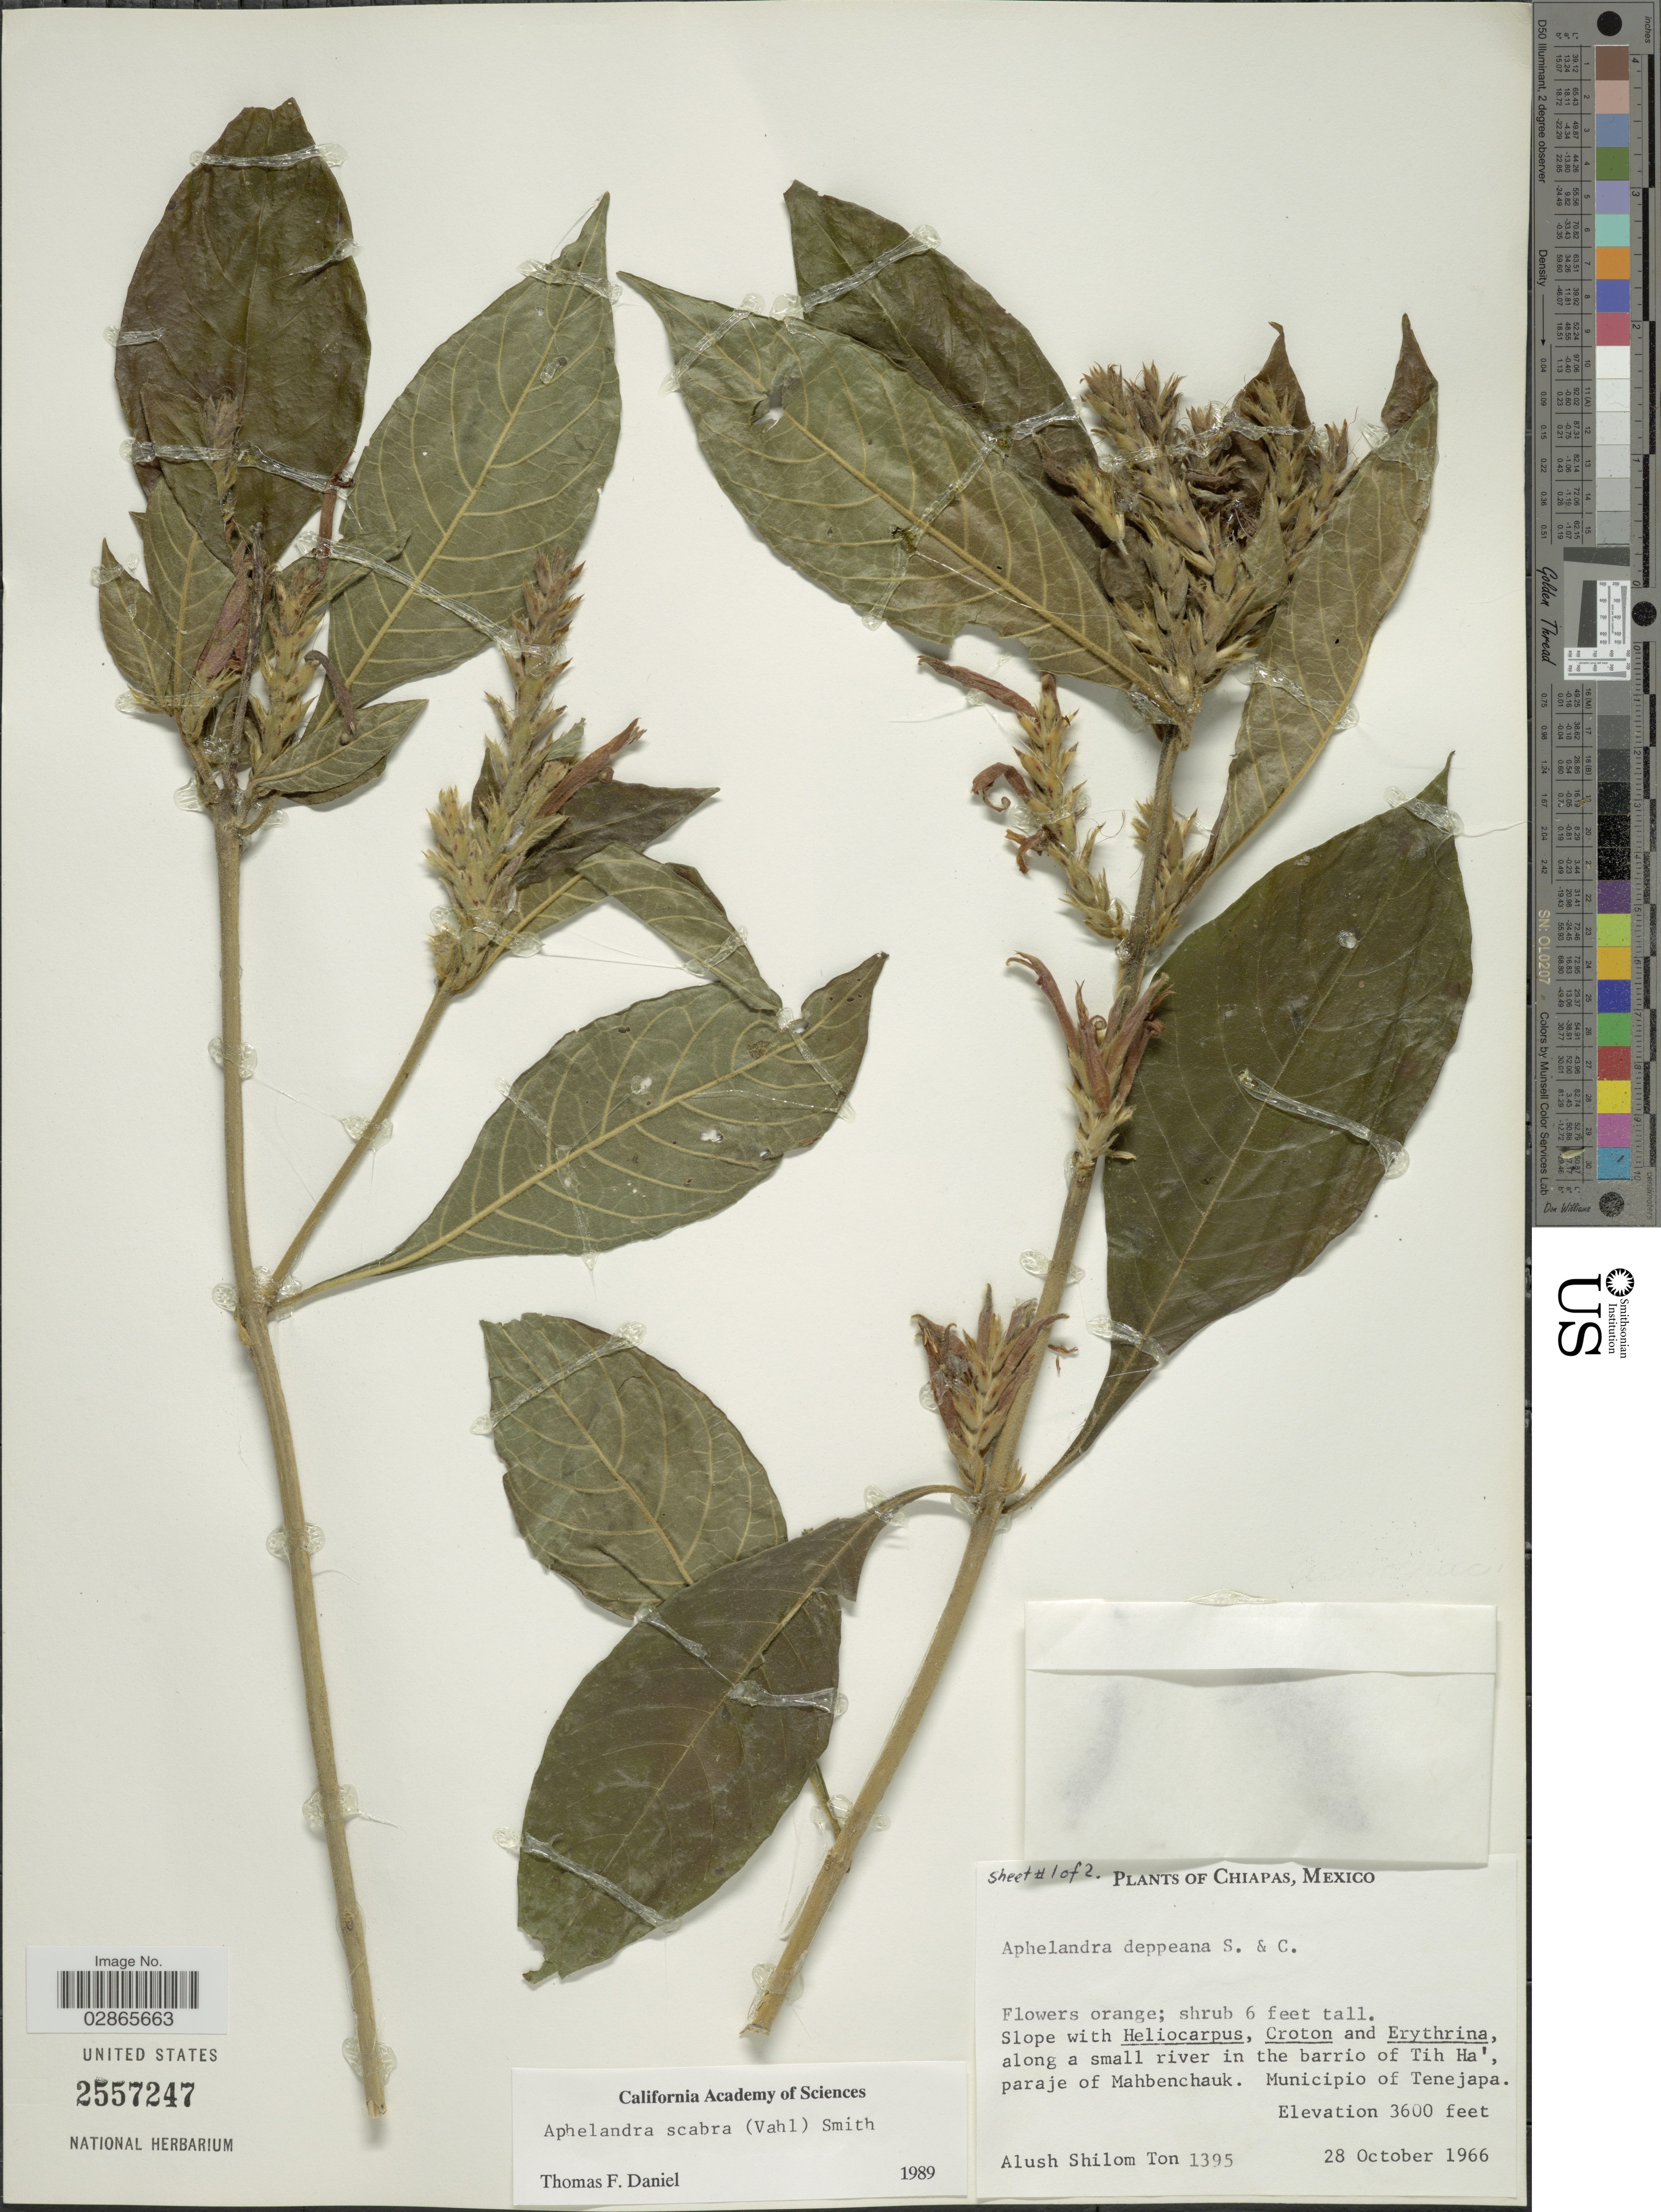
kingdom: Plantae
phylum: Tracheophyta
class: Magnoliopsida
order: Lamiales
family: Acanthaceae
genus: Aphelandra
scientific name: Aphelandra deppeana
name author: Schltdl. & Cham.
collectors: A. M. Ton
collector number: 1395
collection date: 1966-10-28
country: Mexico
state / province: Chiapas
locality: Along a small river in the barrio of Tih Ha', paraje of Mahnbenchauk. Municipio of Tenejapa.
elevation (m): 1097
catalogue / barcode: US 2557247